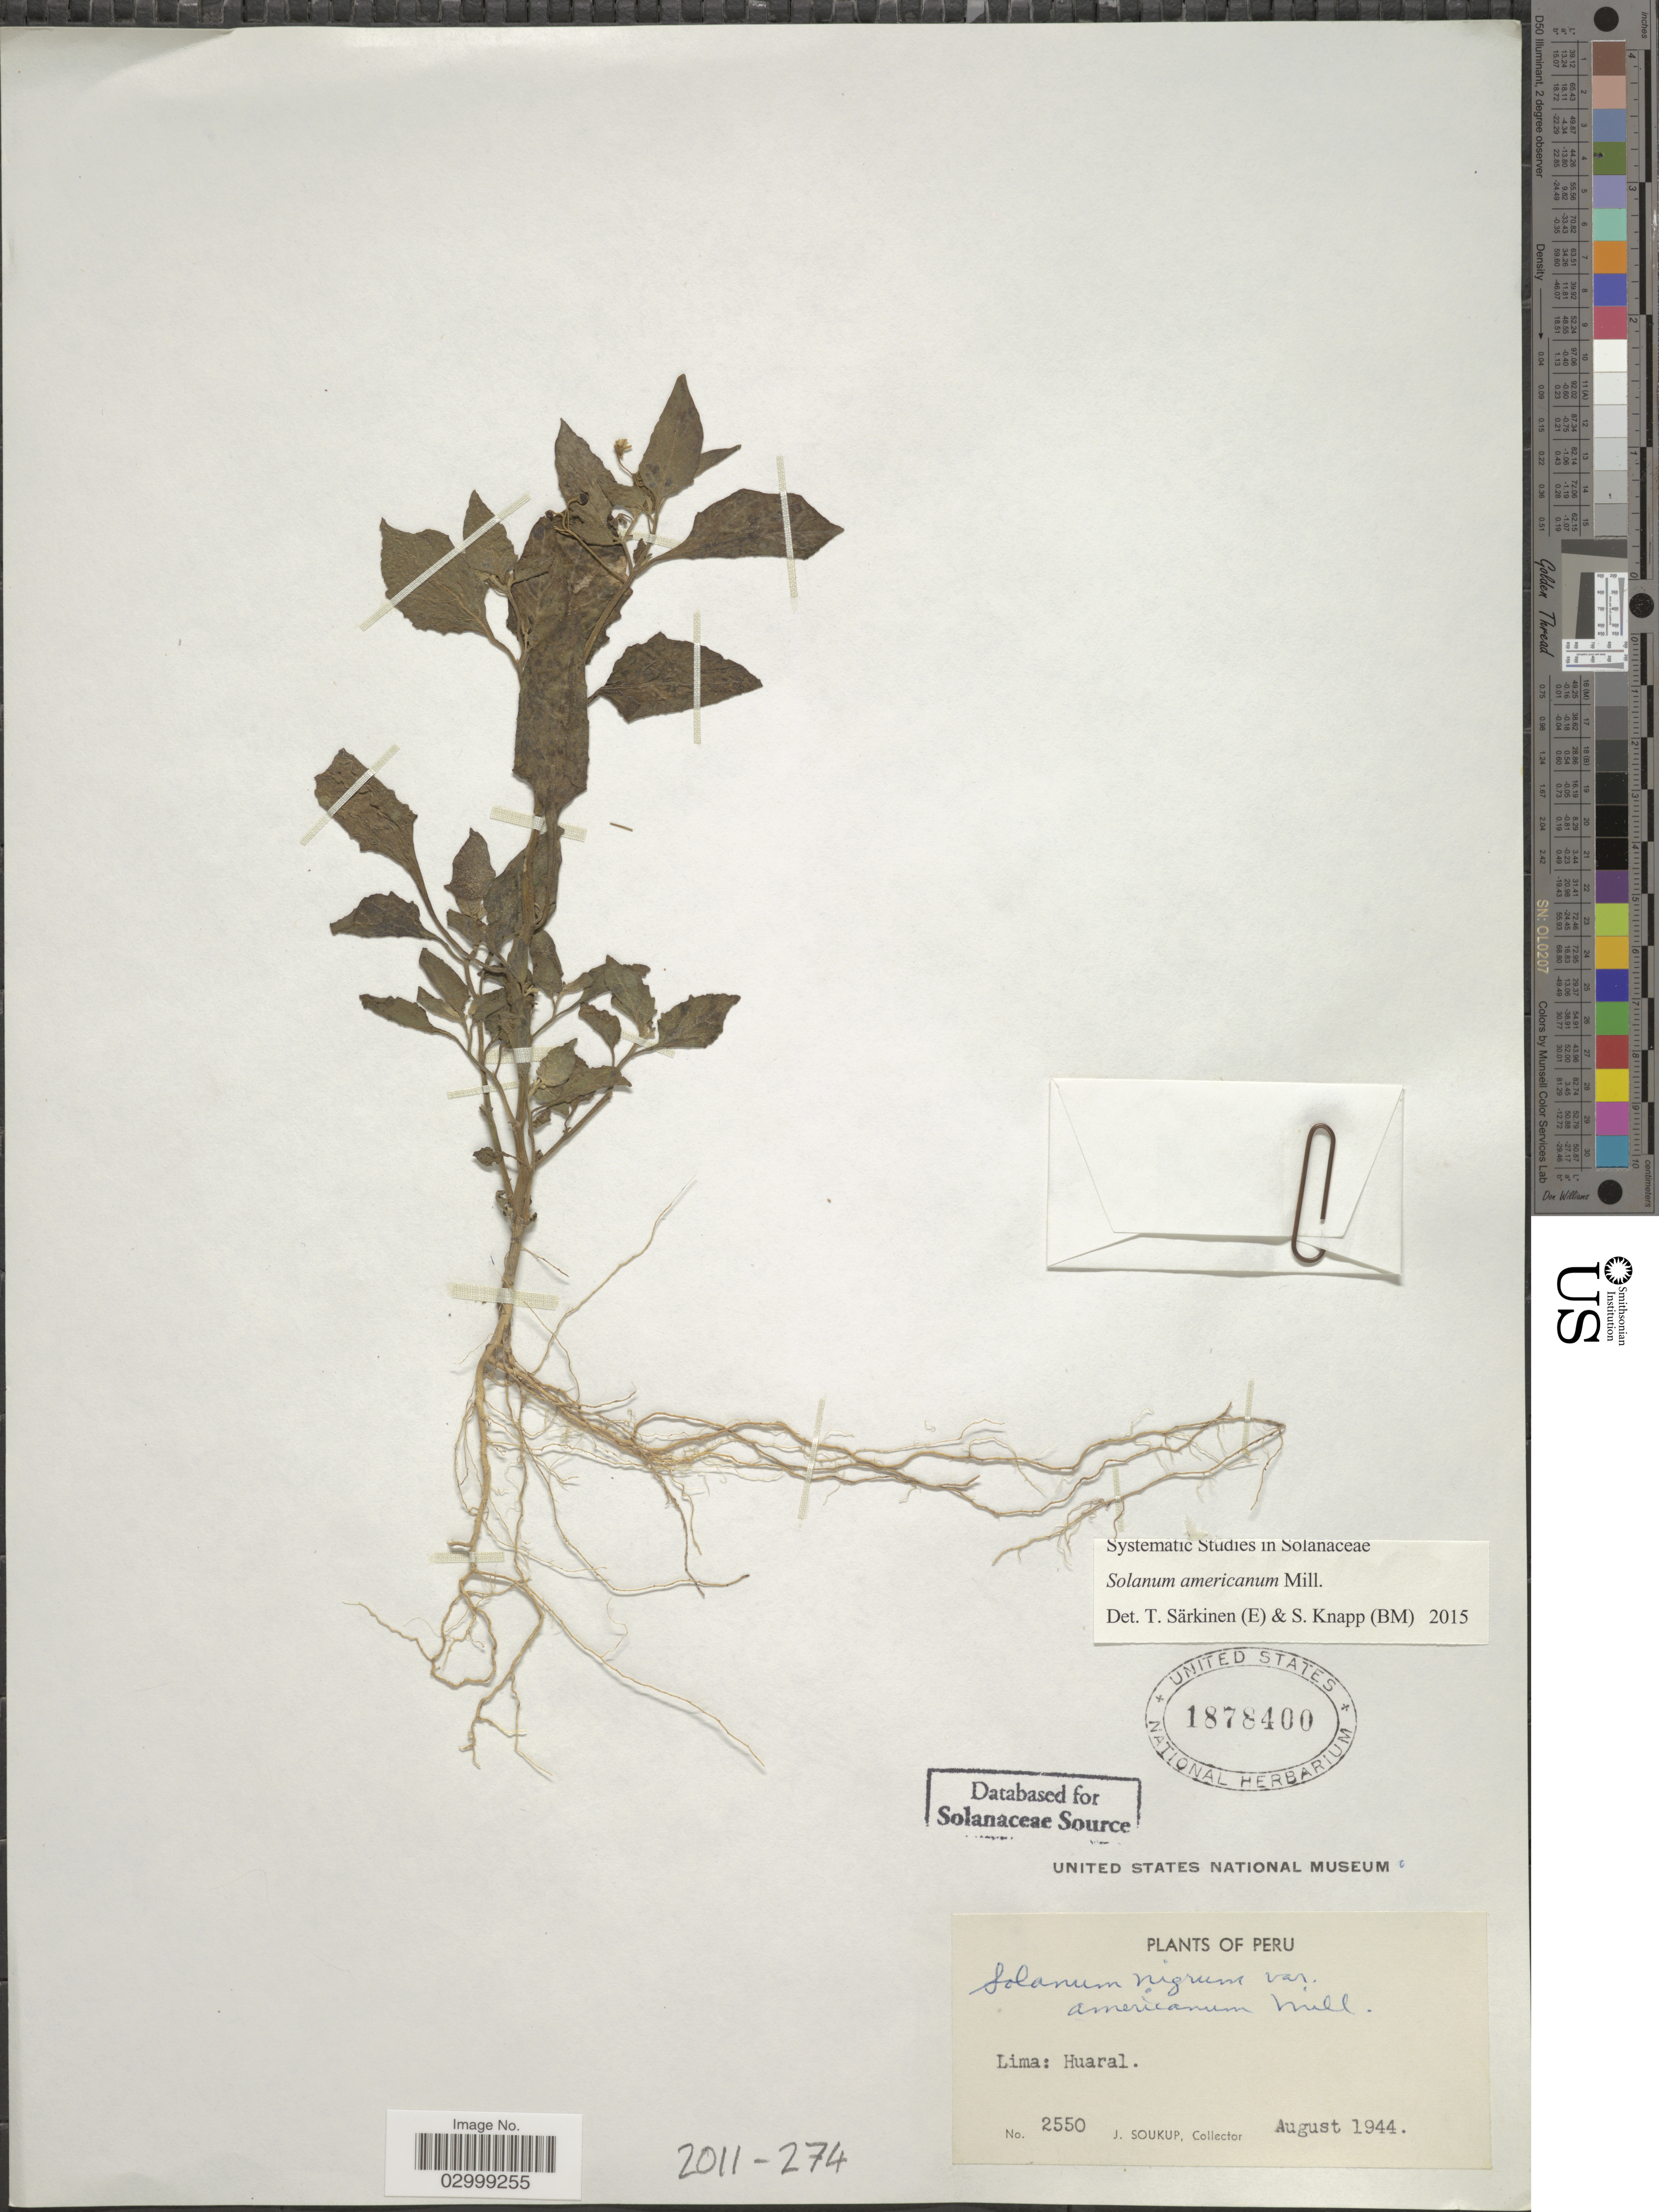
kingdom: Plantae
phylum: Tracheophyta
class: Magnoliopsida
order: Solanales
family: Solanaceae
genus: Solanum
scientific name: Solanum americanum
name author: Mill.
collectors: J. Soukup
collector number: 2550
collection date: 1944-08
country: Peru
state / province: Lima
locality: Lima: Huaral.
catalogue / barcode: US 1878400